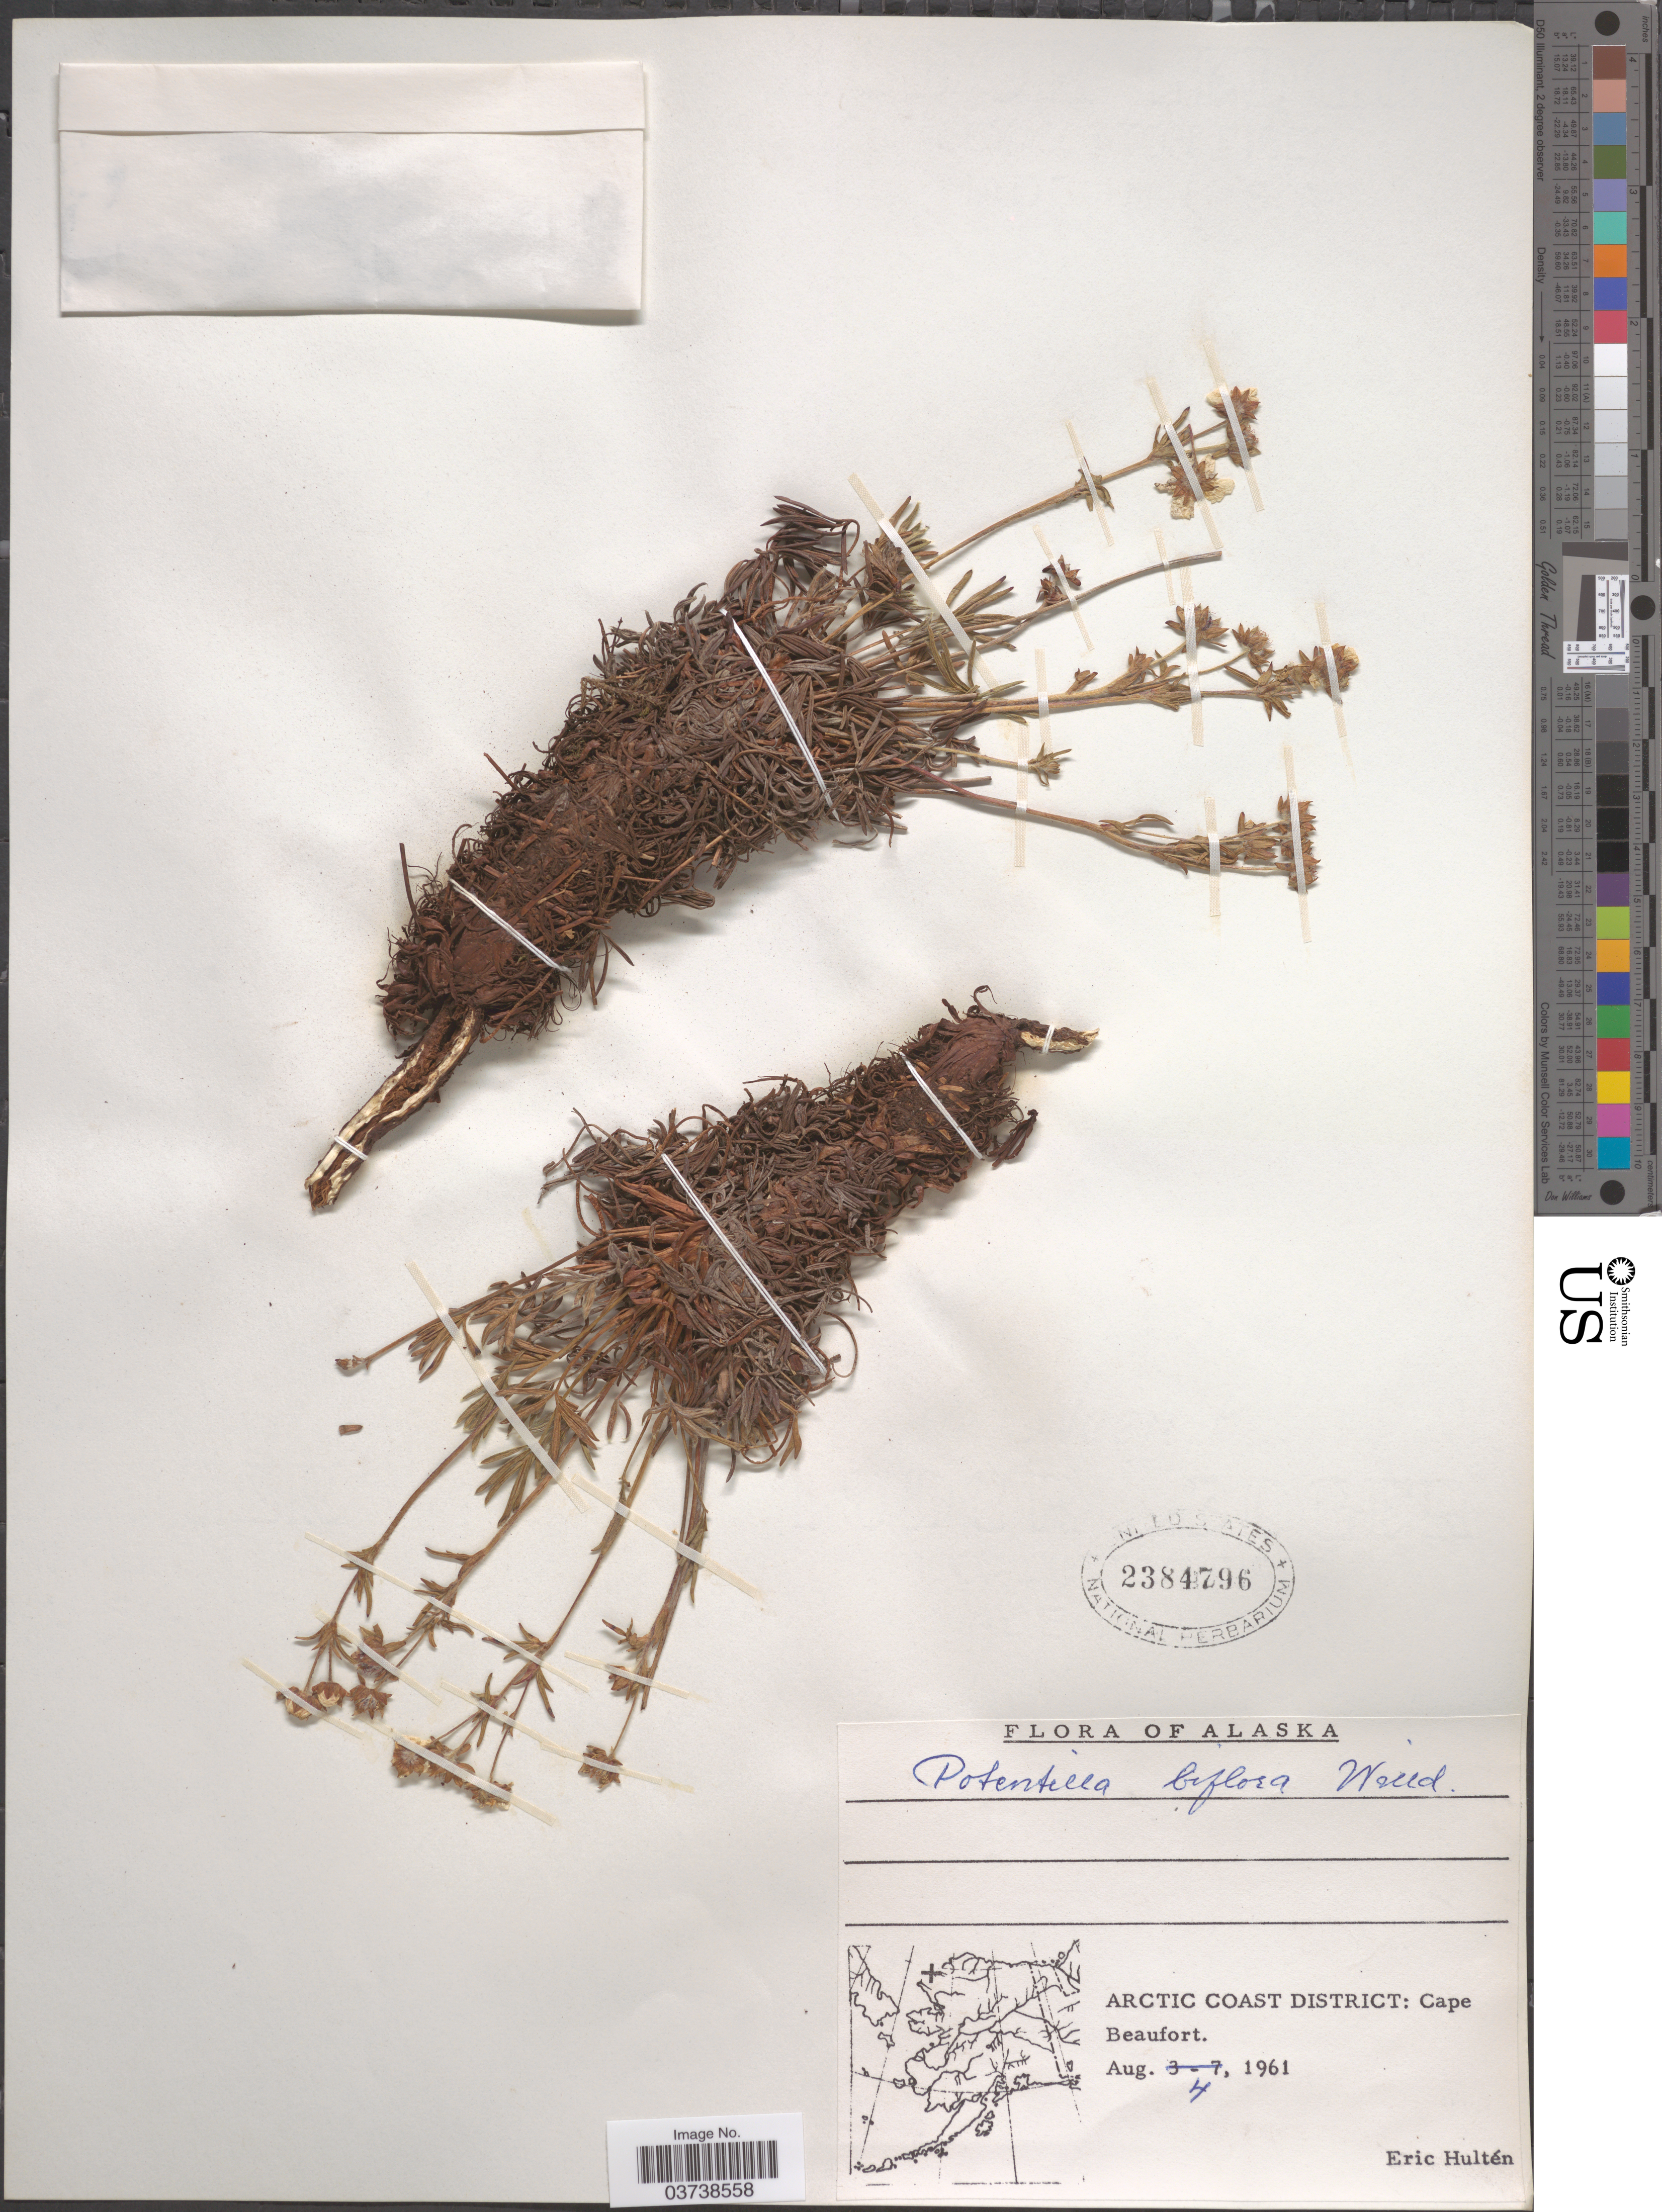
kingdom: Plantae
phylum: Tracheophyta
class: Magnoliopsida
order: Rosales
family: Rosaceae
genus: Potentilla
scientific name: Potentilla biflora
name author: Willd. ex Schltdl.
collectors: E. G. Hultén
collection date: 1961-08-04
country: United States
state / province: Alaska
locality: Arctic Coast District: Cape Beaufort.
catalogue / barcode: US 2384796